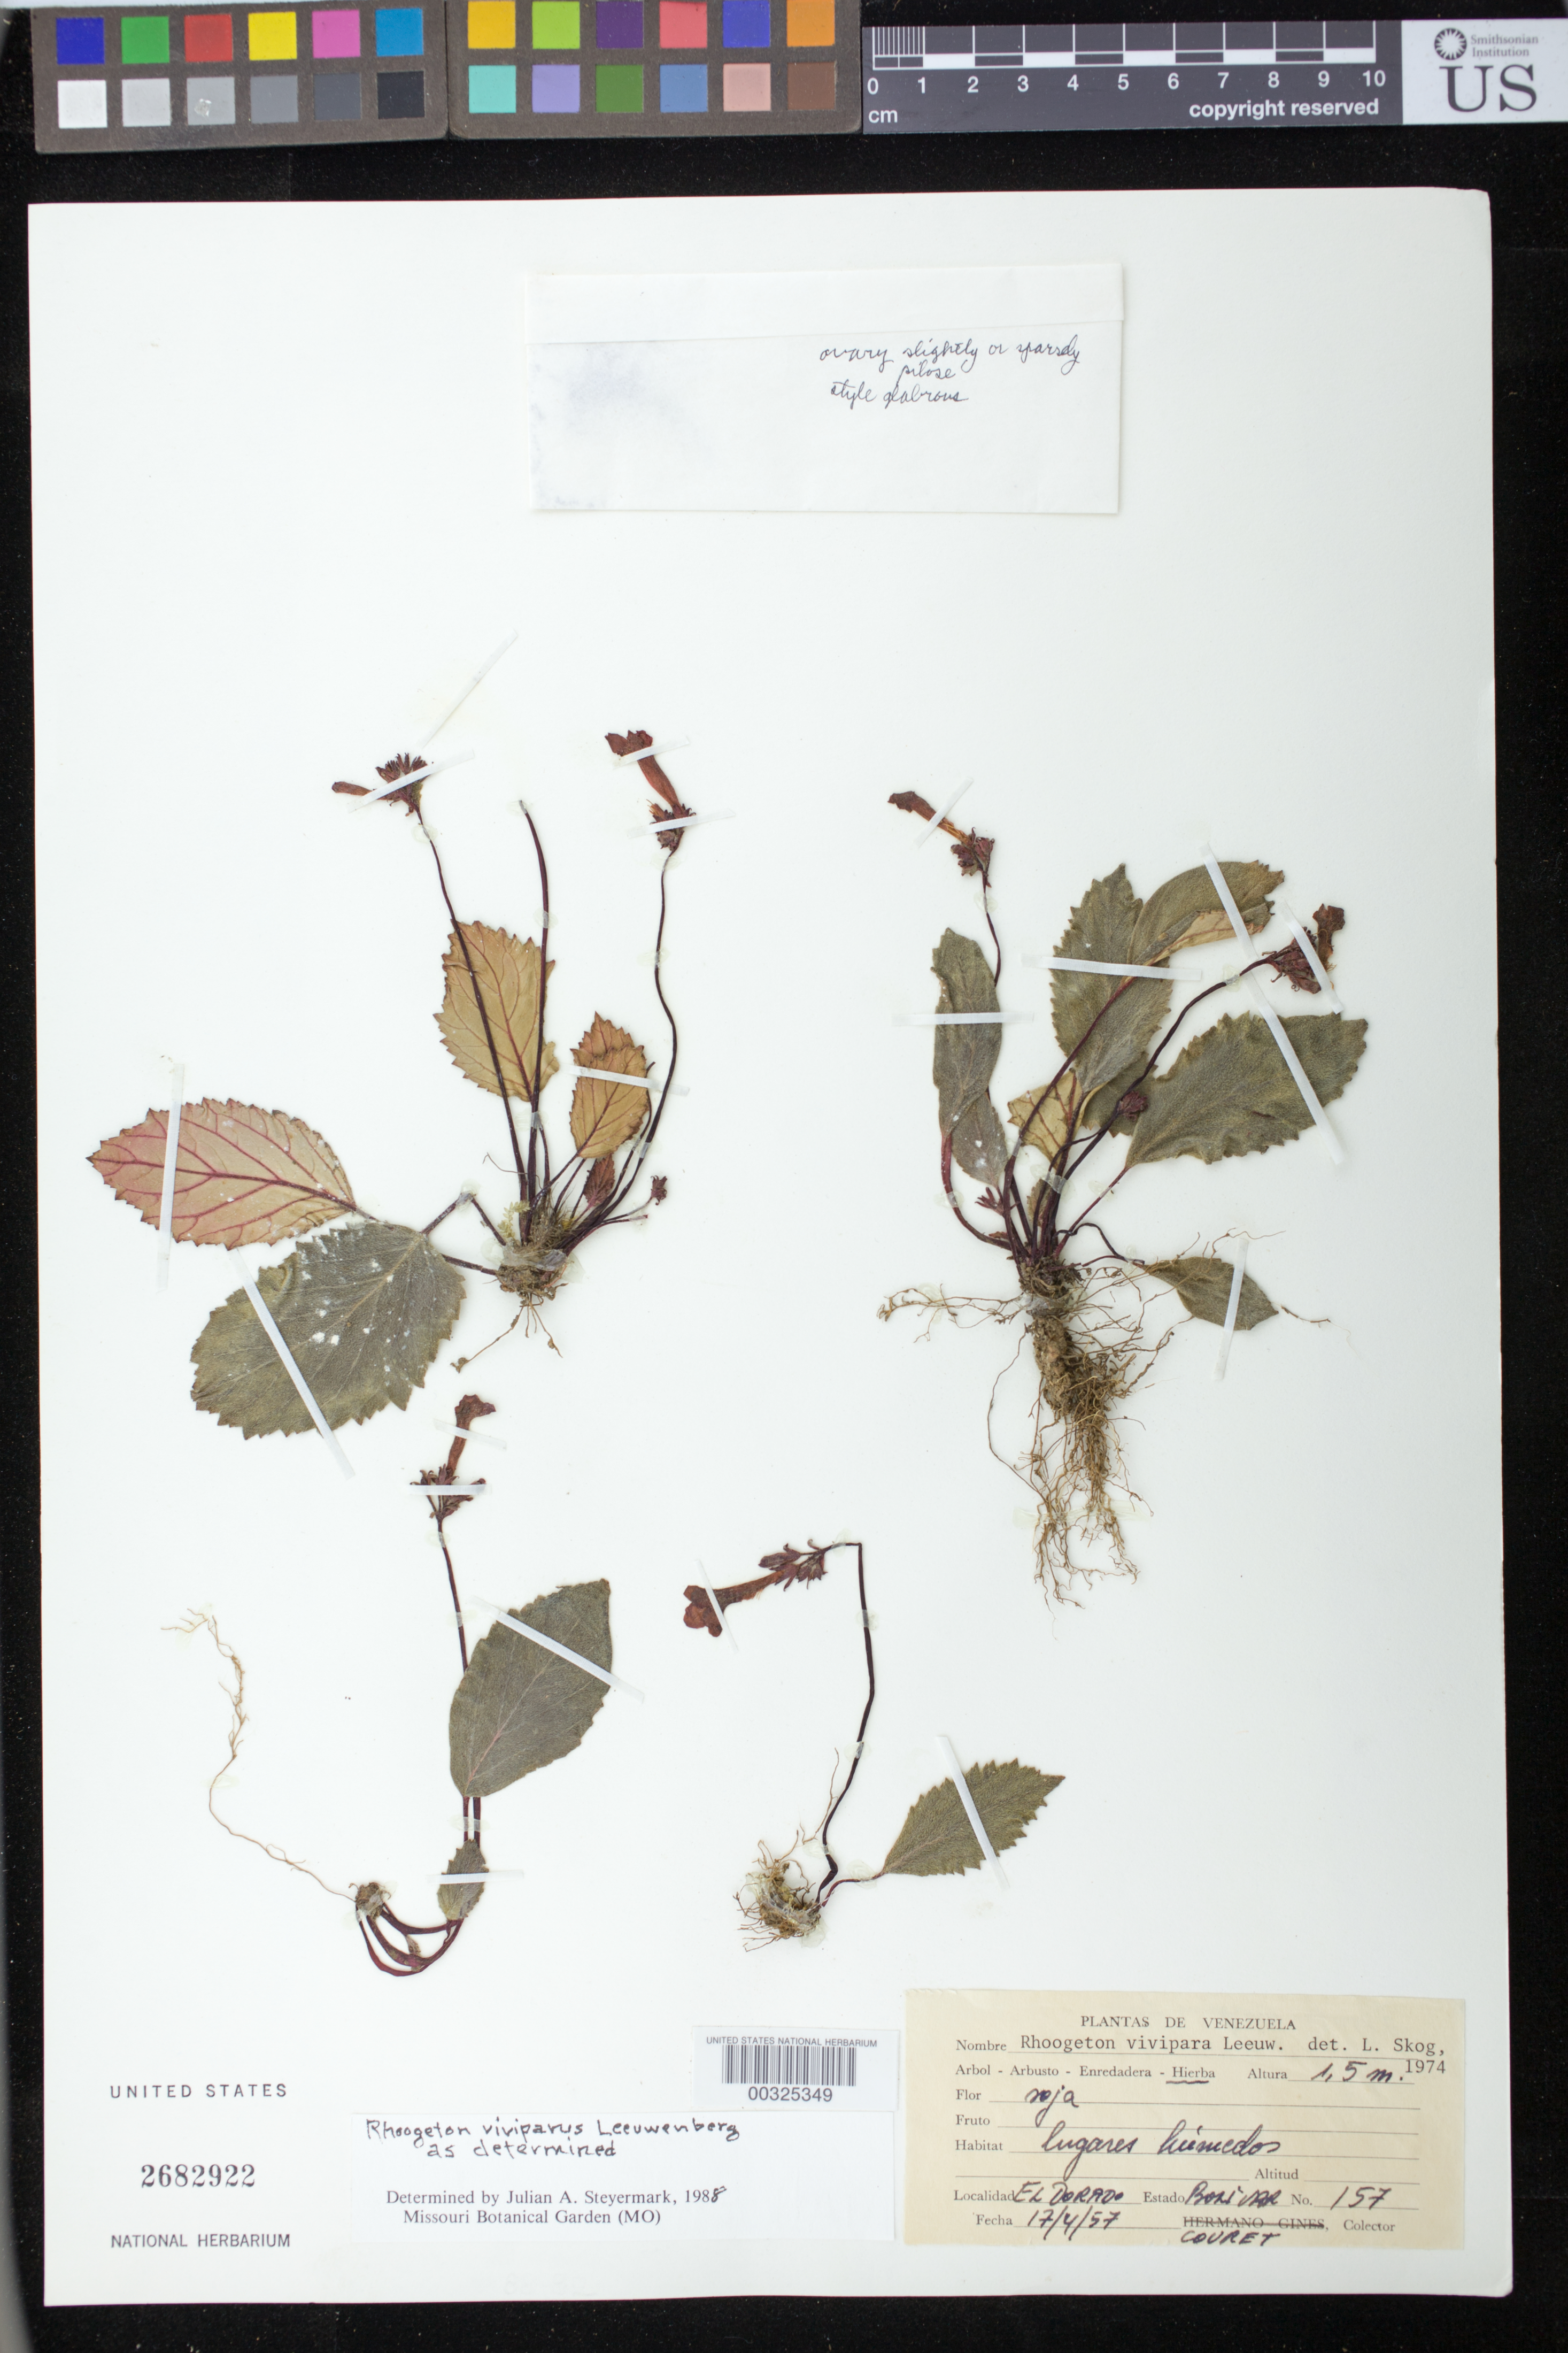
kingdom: Plantae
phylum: Tracheophyta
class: Magnoliopsida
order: Lamiales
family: Gesneriaceae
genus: Rhoogeton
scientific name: Rhoogeton viviparus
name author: Leeuwenb.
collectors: -. Couret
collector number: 157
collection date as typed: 17 Apr 1957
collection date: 1957-04-17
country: Venezuela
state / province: Bolívar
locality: El Dorado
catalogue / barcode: US 2682922